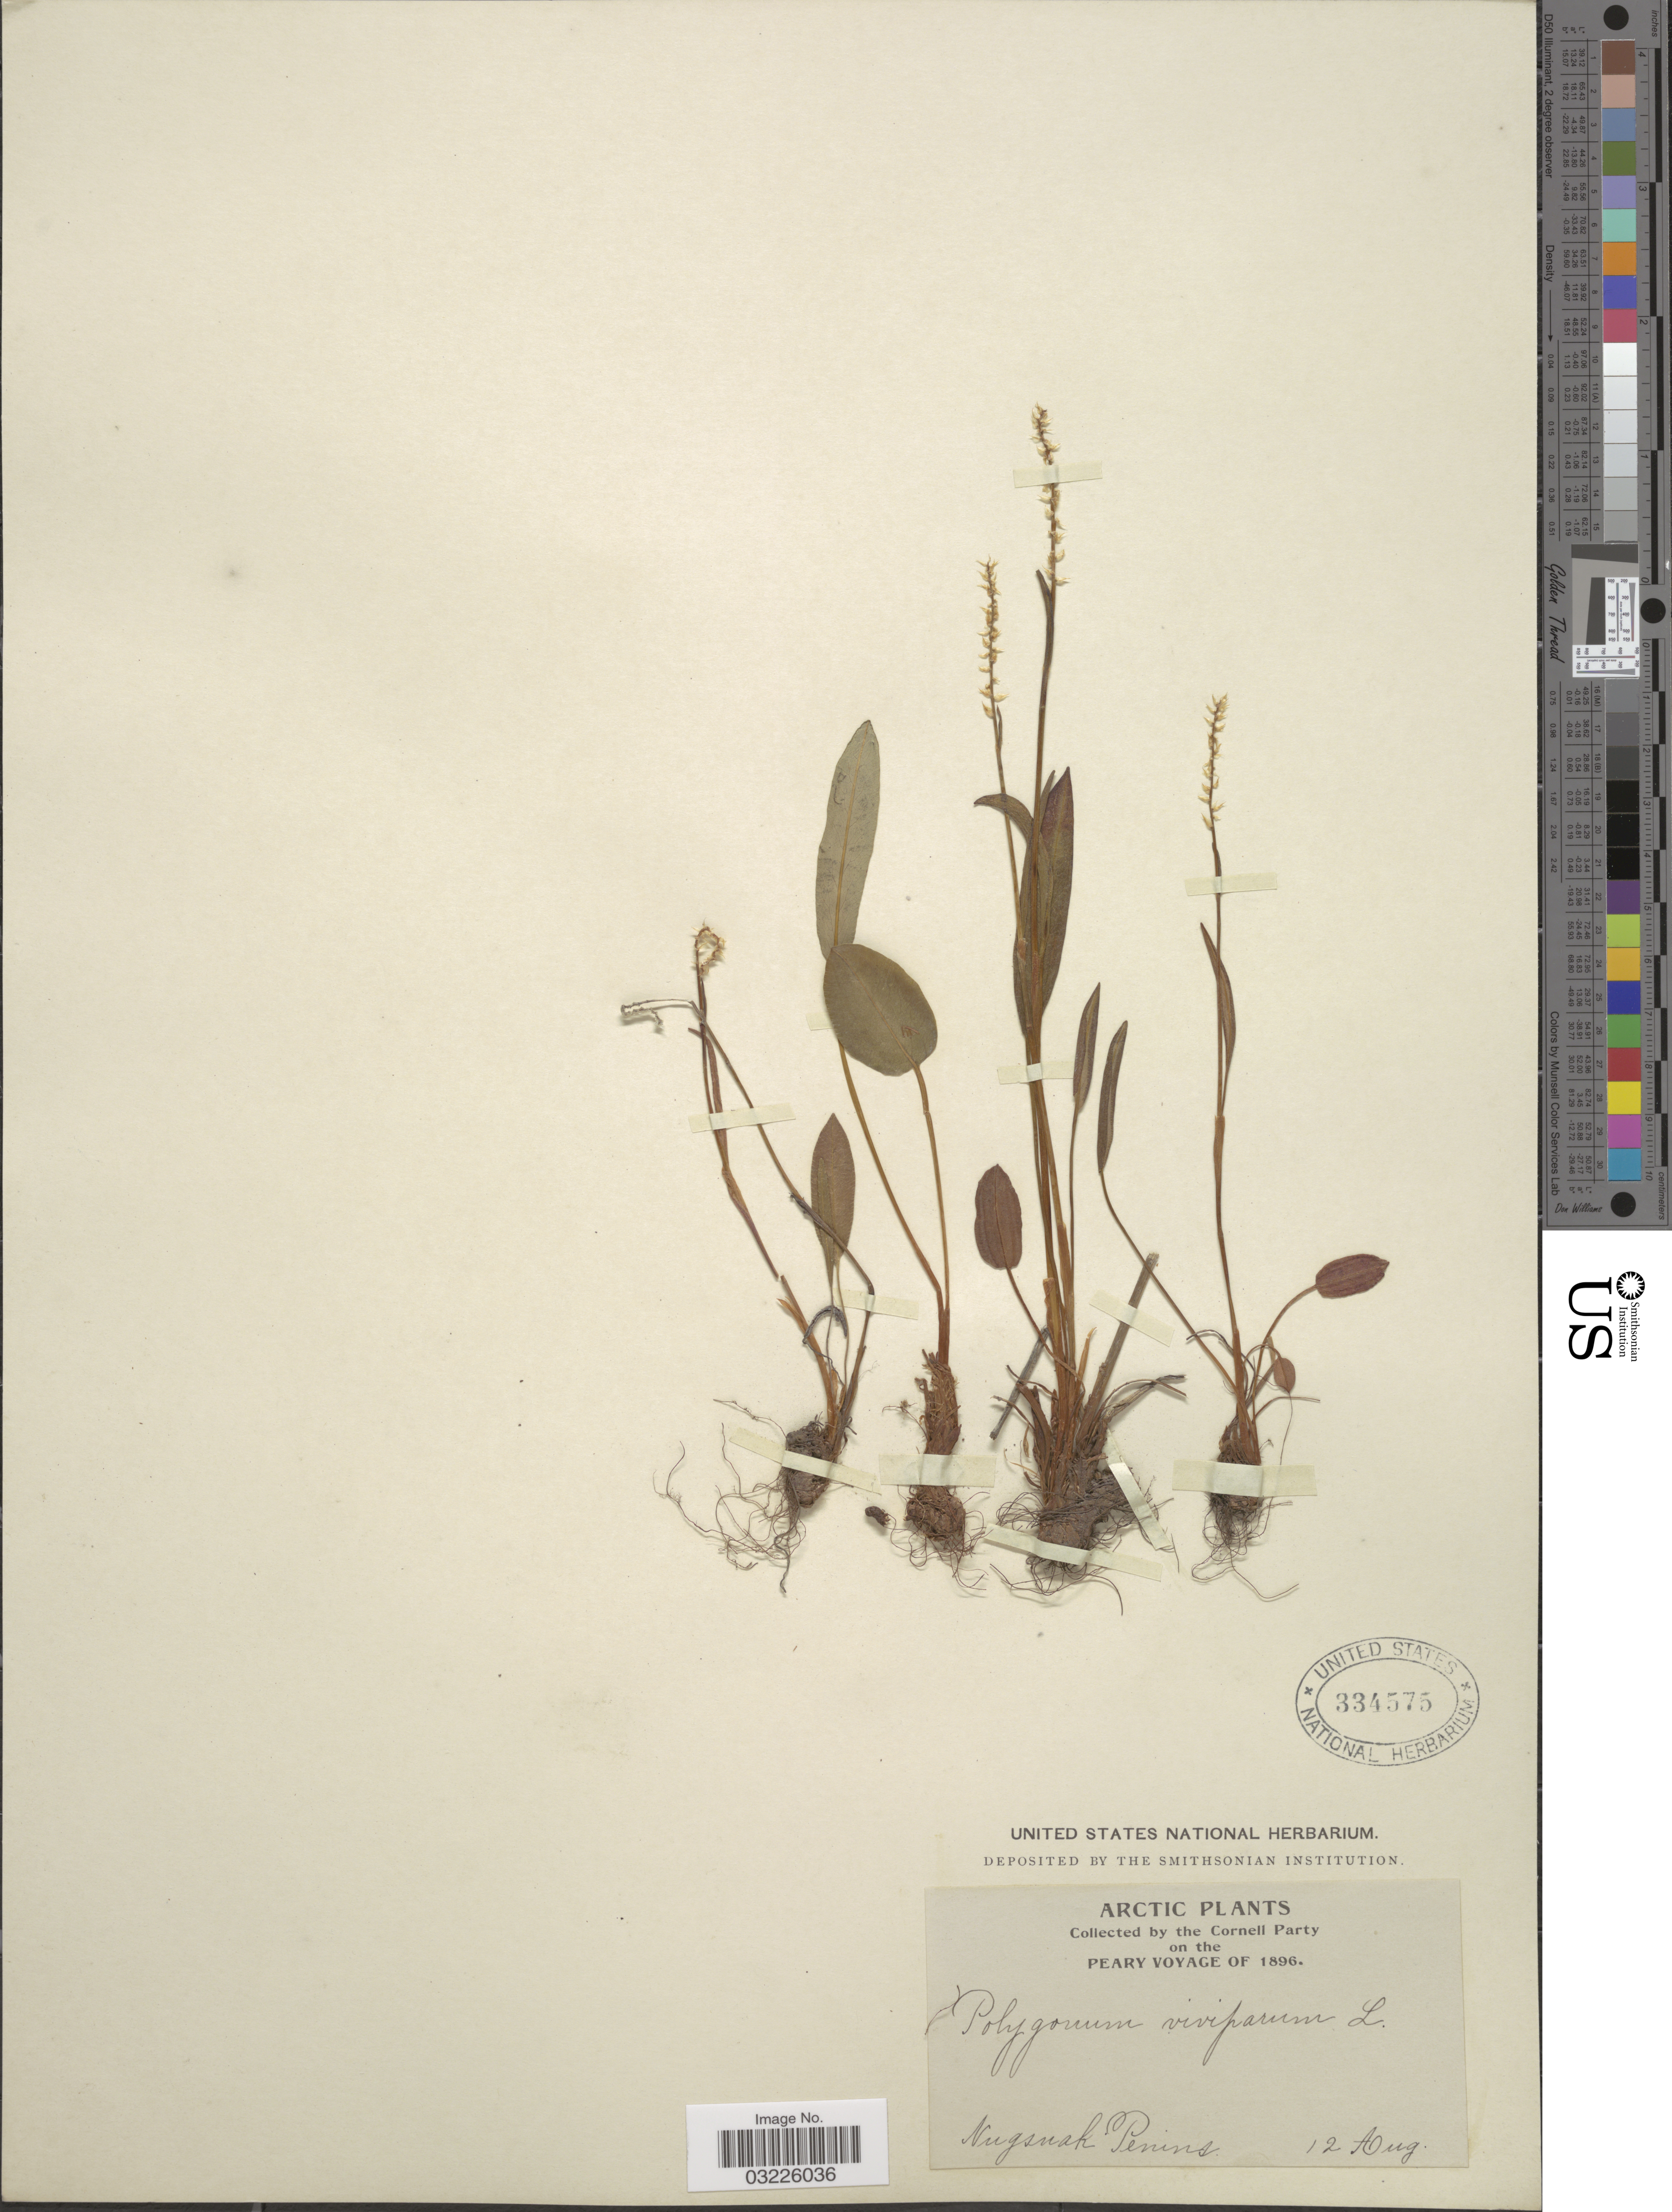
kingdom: Plantae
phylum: Tracheophyta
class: Magnoliopsida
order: Caryophyllales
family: Polygonaceae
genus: Bistorta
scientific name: Bistorta vivipara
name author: (L.) Delarbre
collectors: Cornell Party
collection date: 1896-08-12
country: Greenland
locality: Arctic. Nugsuak Penins.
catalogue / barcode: US 334575